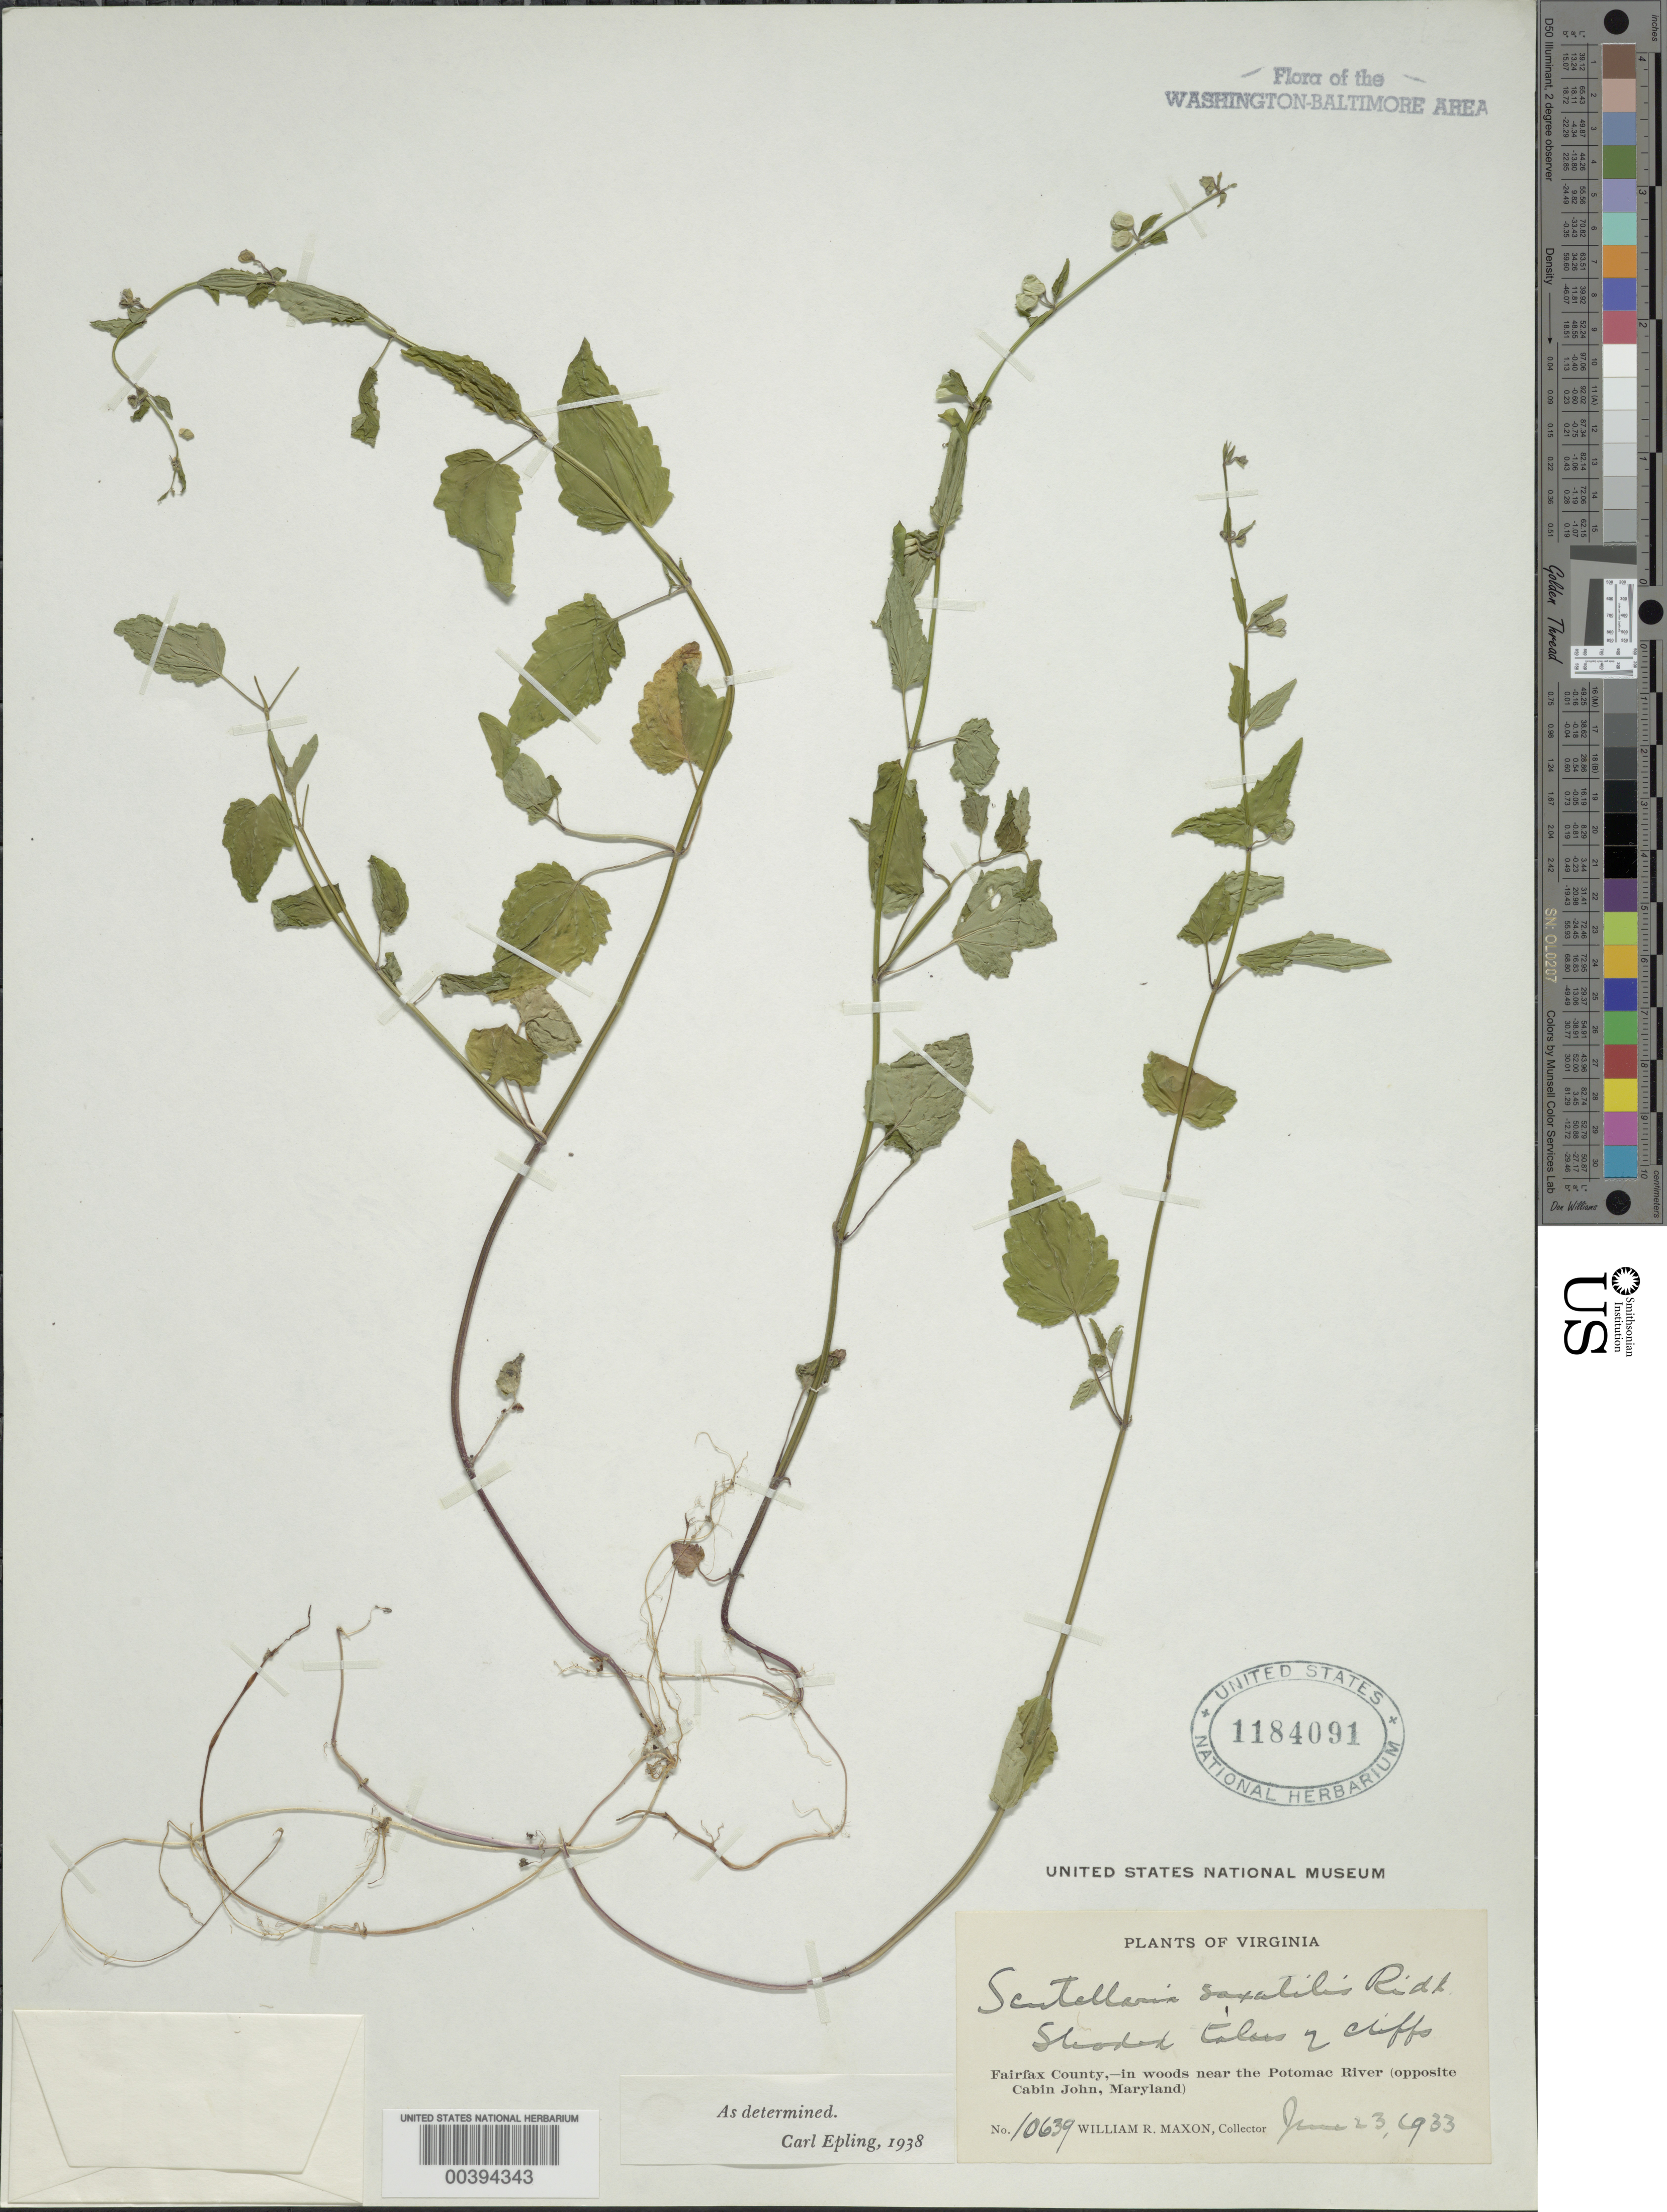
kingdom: Plantae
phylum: Tracheophyta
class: Magnoliopsida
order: Lamiales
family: Lamiaceae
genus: Scutellaria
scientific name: Scutellaria saxatilis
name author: Riddell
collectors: W. R. Maxon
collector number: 10639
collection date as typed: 23 Jun 1933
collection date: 1933-06-23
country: United States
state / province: Virginia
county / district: Fairfax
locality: opposite Cabin John near River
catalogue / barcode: US 1184091